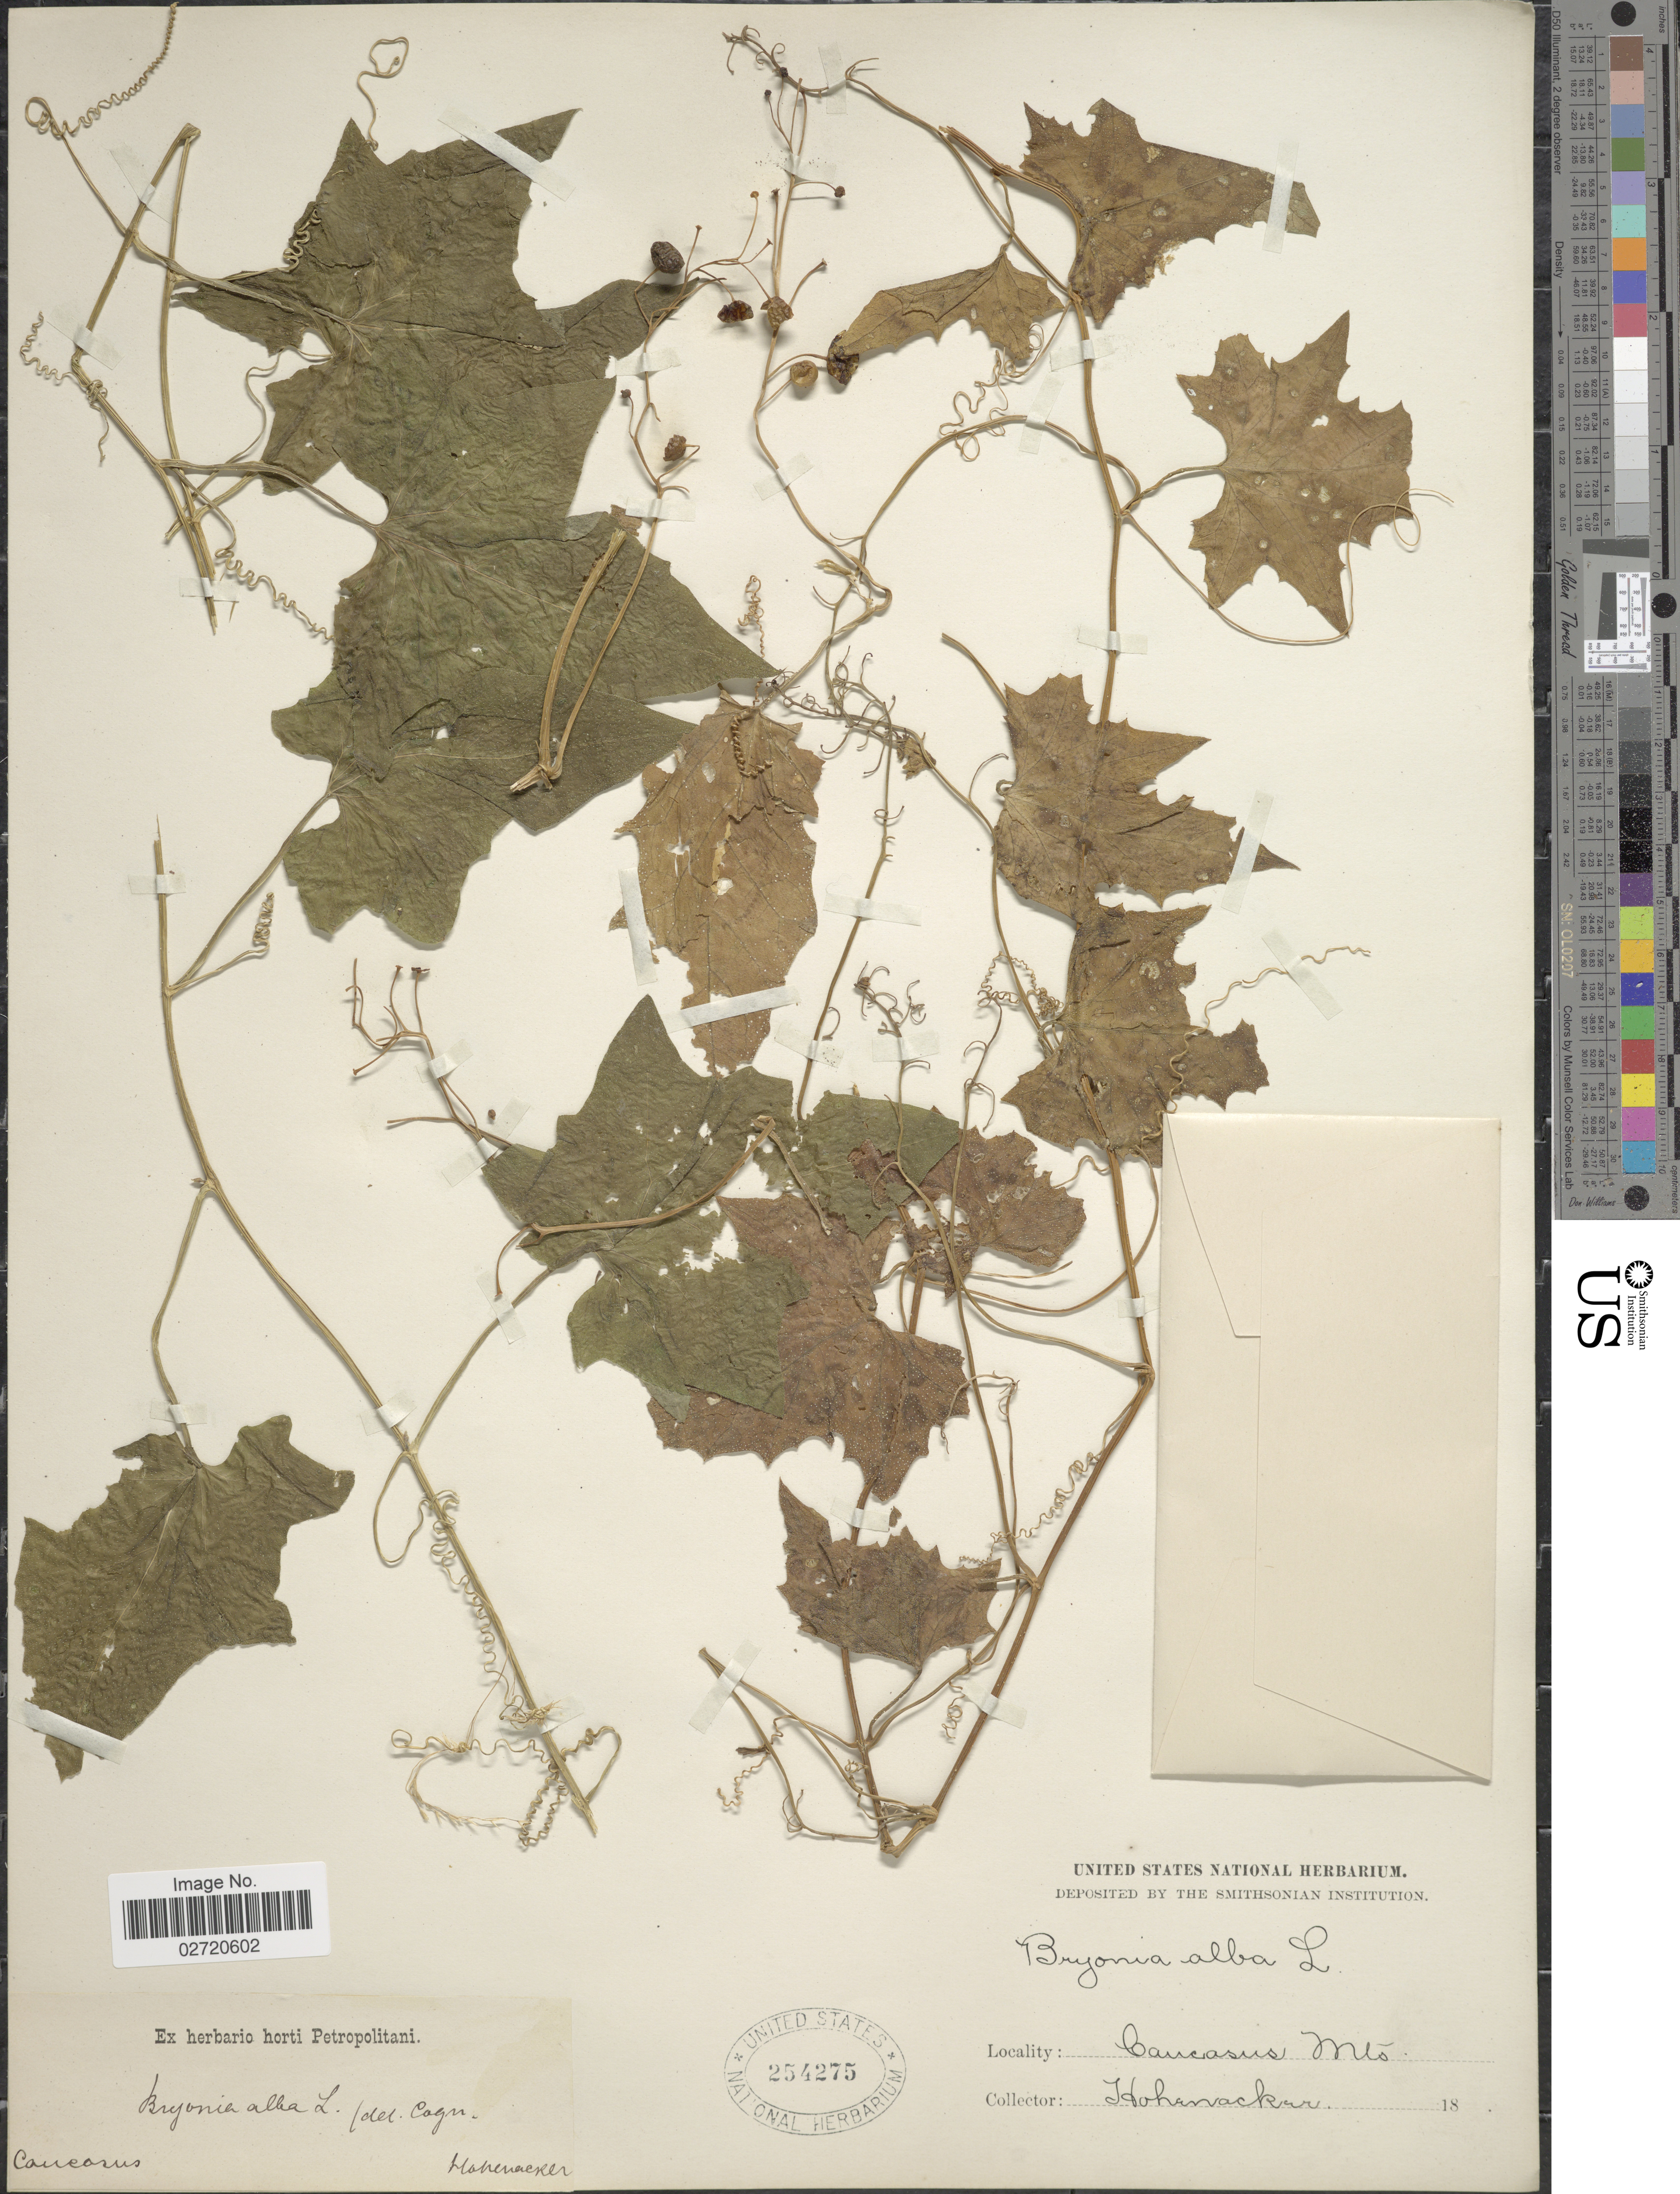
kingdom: Plantae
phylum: Tracheophyta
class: Magnoliopsida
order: Cucurbitales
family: Cucurbitaceae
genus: Bryonia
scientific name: Bryonia alba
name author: L.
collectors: Hohenacker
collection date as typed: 18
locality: Caucasus Mts.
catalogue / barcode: US 254275